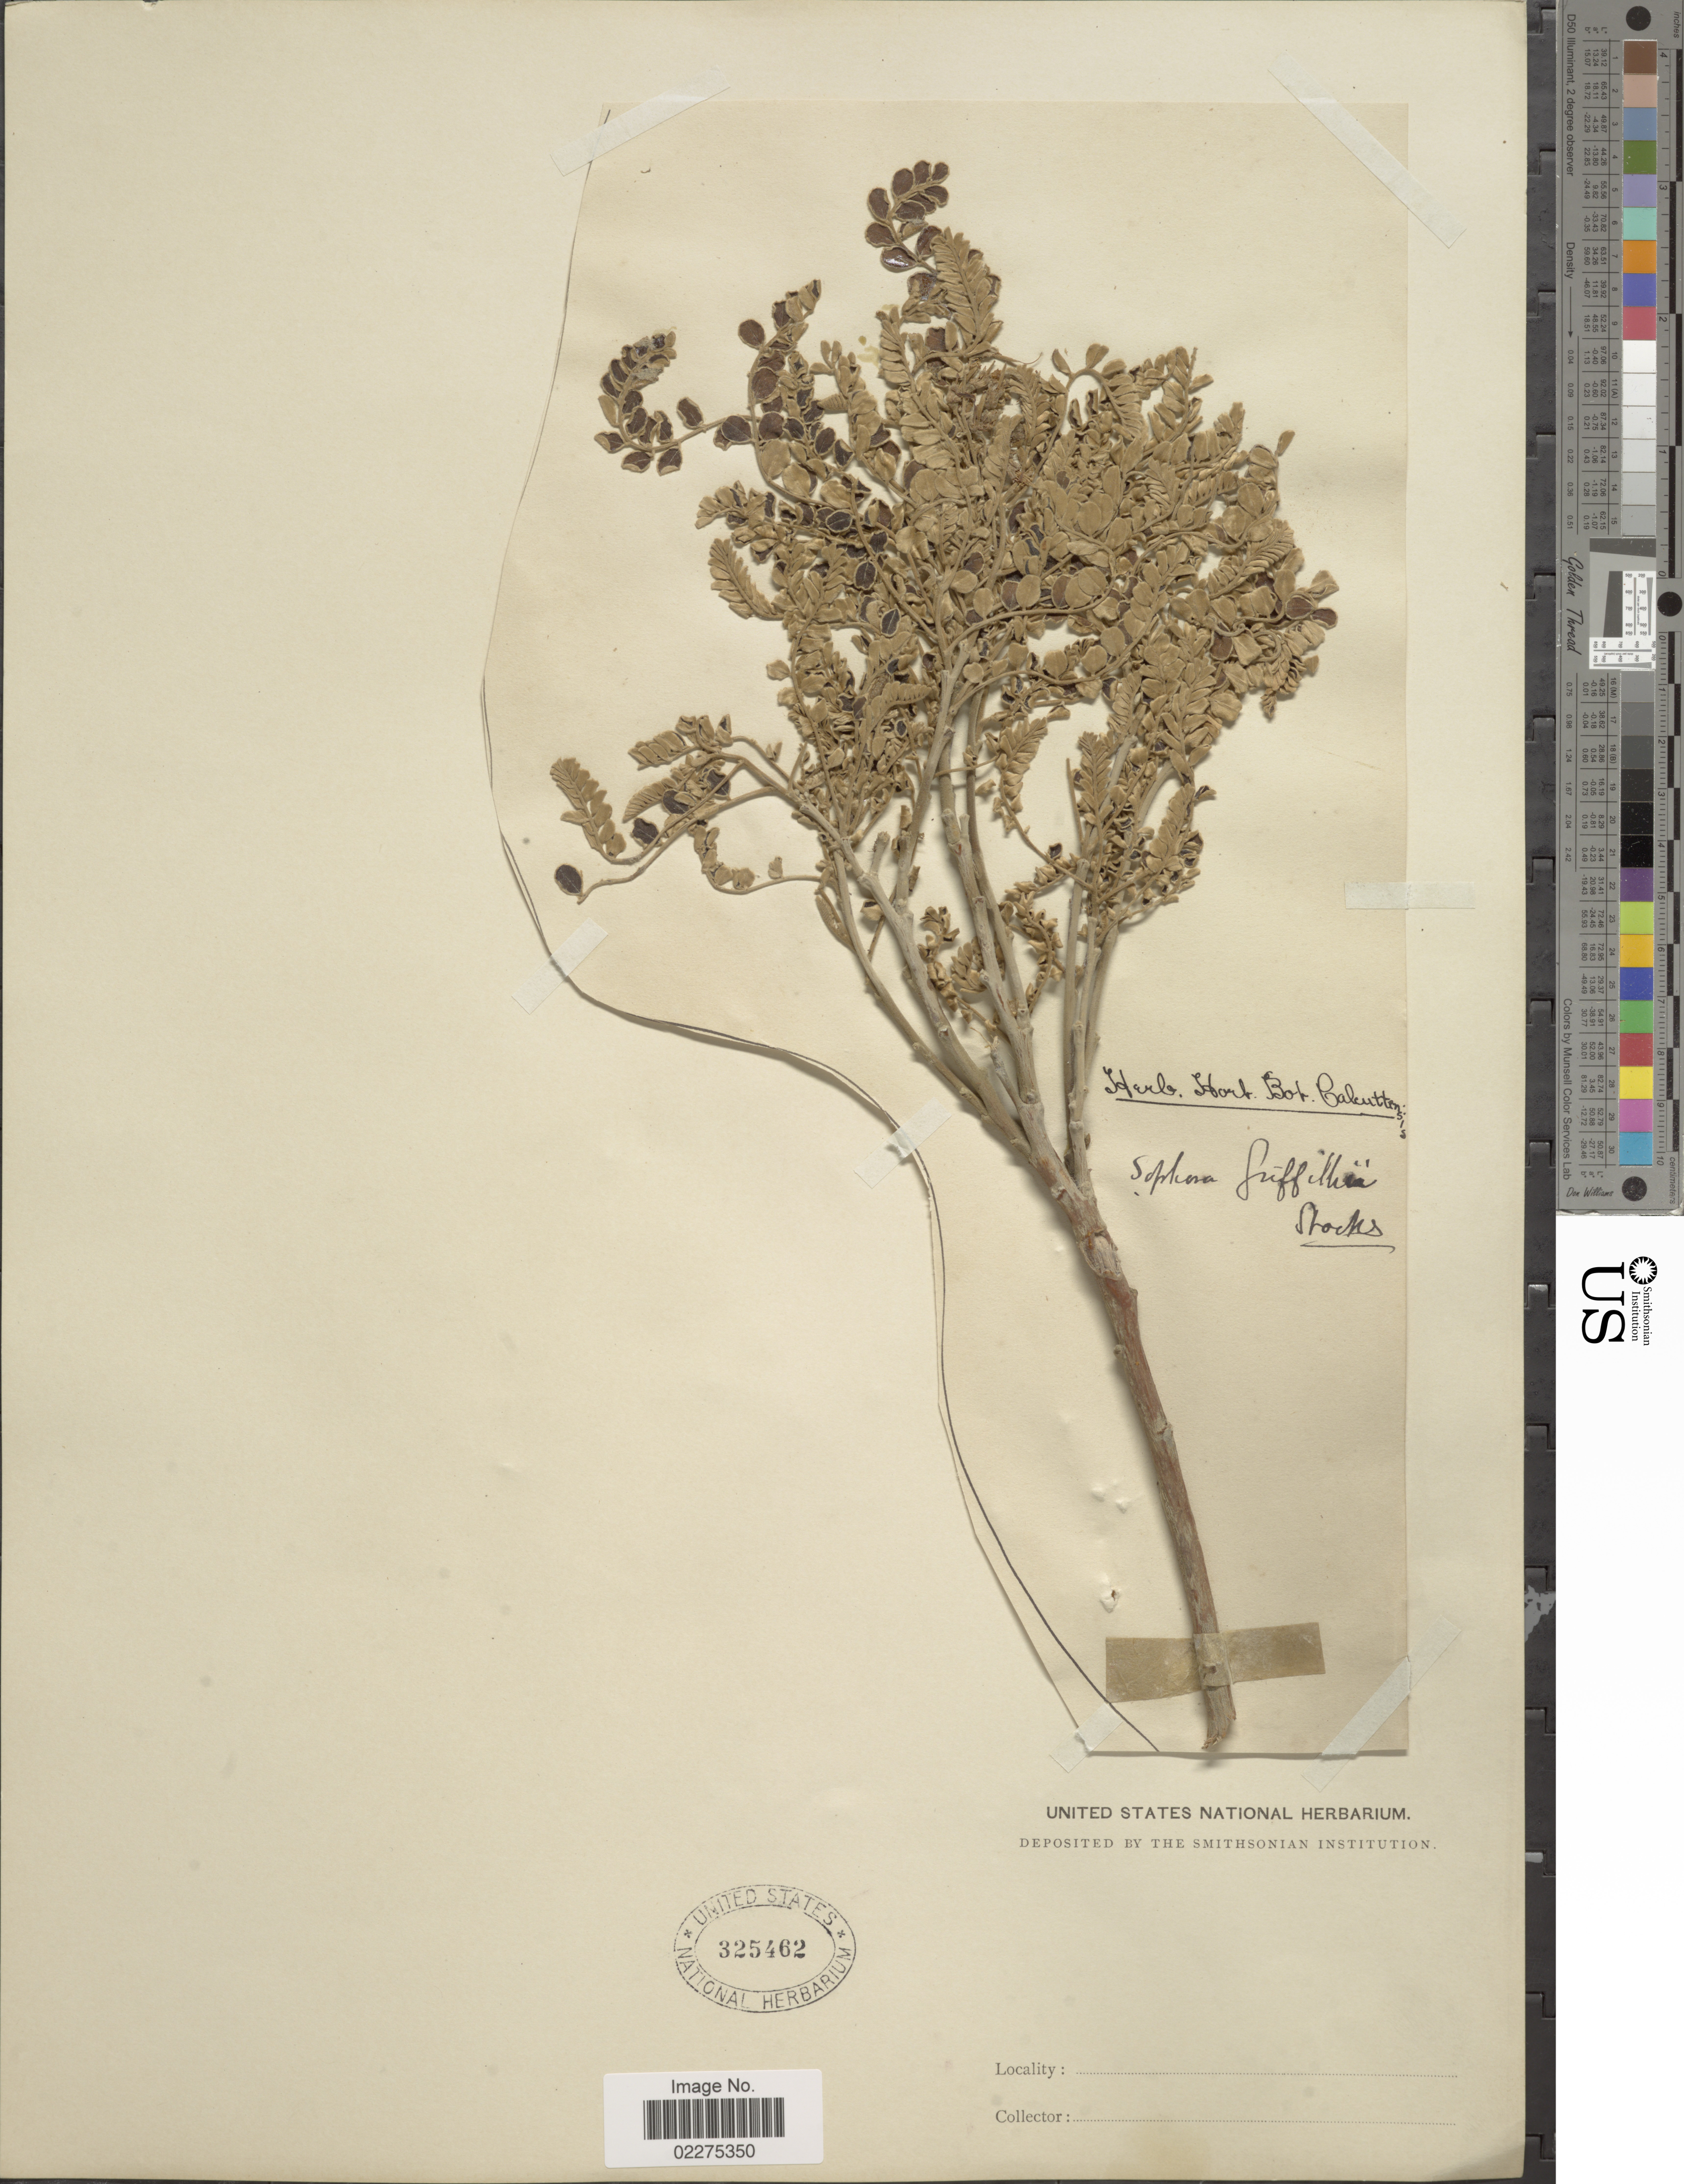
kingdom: Plantae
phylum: Tracheophyta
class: Magnoliopsida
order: Fabales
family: Fabaceae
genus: Sophora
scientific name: Sophora griffithii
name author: Stocks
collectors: ex Herb. Hort. Bot. Calcuttensis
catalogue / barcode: US 325462